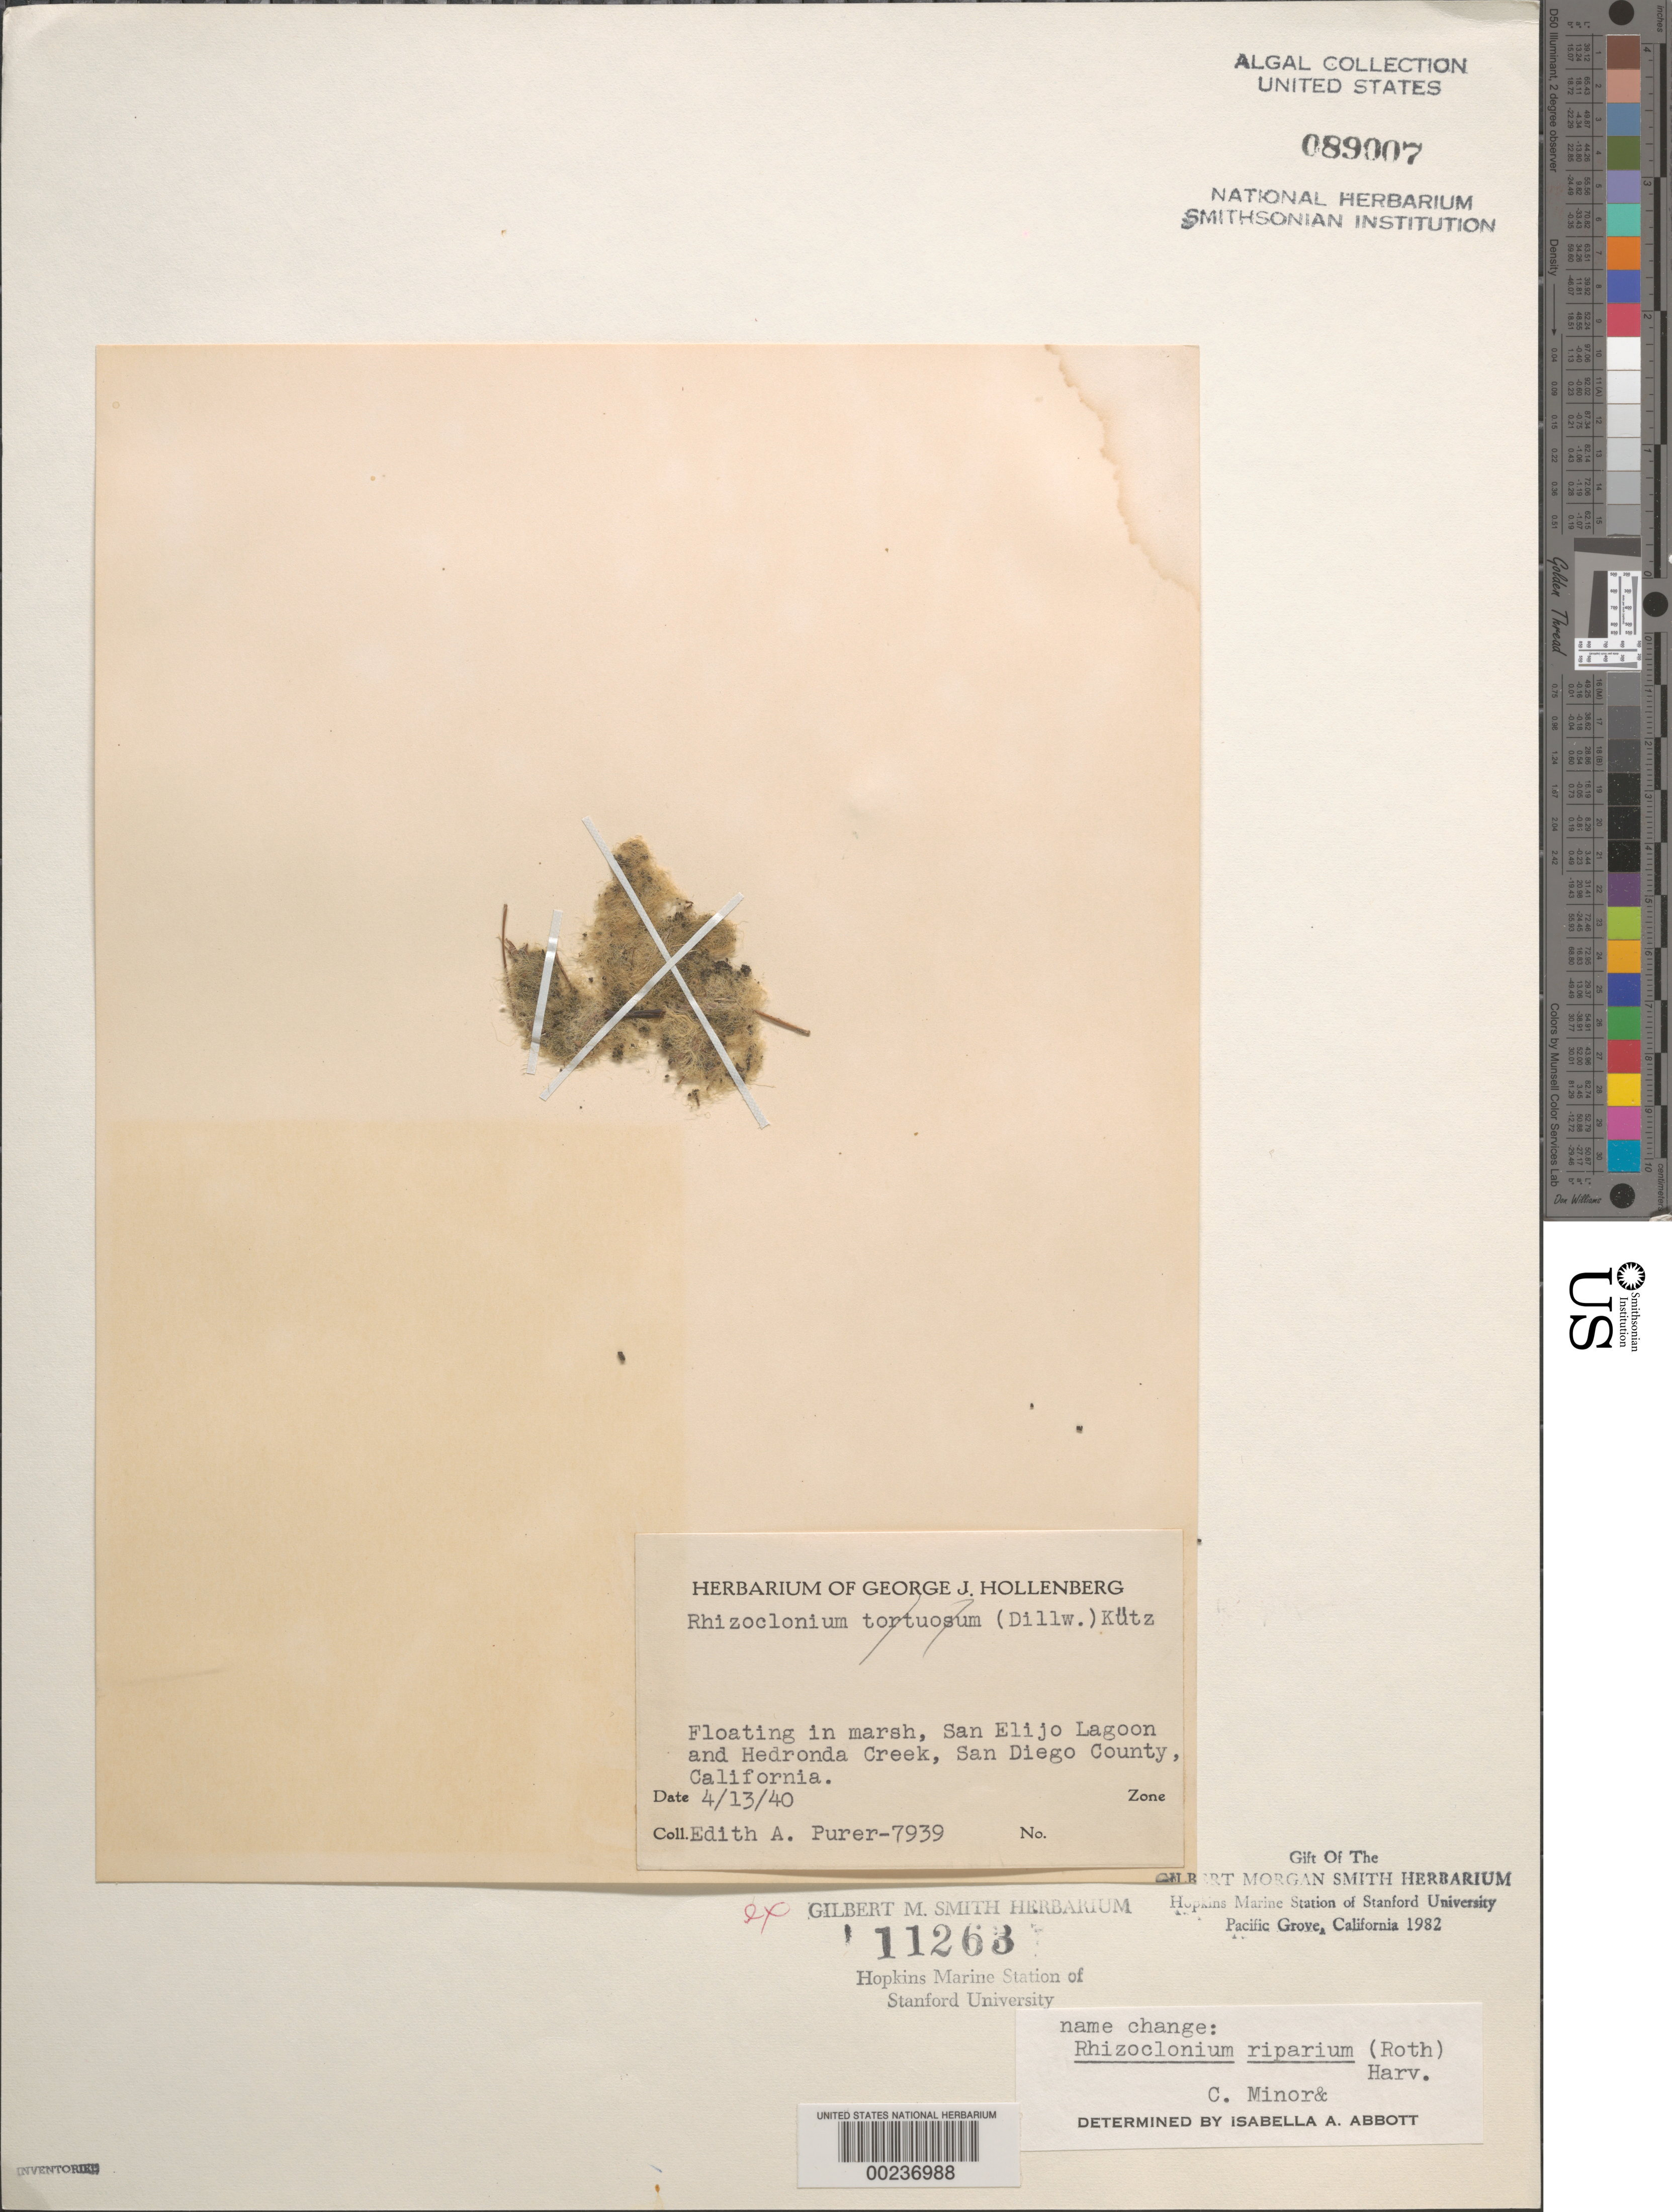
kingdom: Plantae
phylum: Chlorophyta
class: Ulvophyceae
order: Cladophorales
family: Cladophoraceae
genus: Rhizoclonium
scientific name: Rhizoclonium riparium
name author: (Roth) Harv.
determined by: Abbott, Isabella A.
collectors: E. Purer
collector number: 7939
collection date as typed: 13 Apr 1940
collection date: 1940-04-13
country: United States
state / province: California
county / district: San Diego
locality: San Elijo Lagoon and Hedronda Creek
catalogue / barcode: US 89007